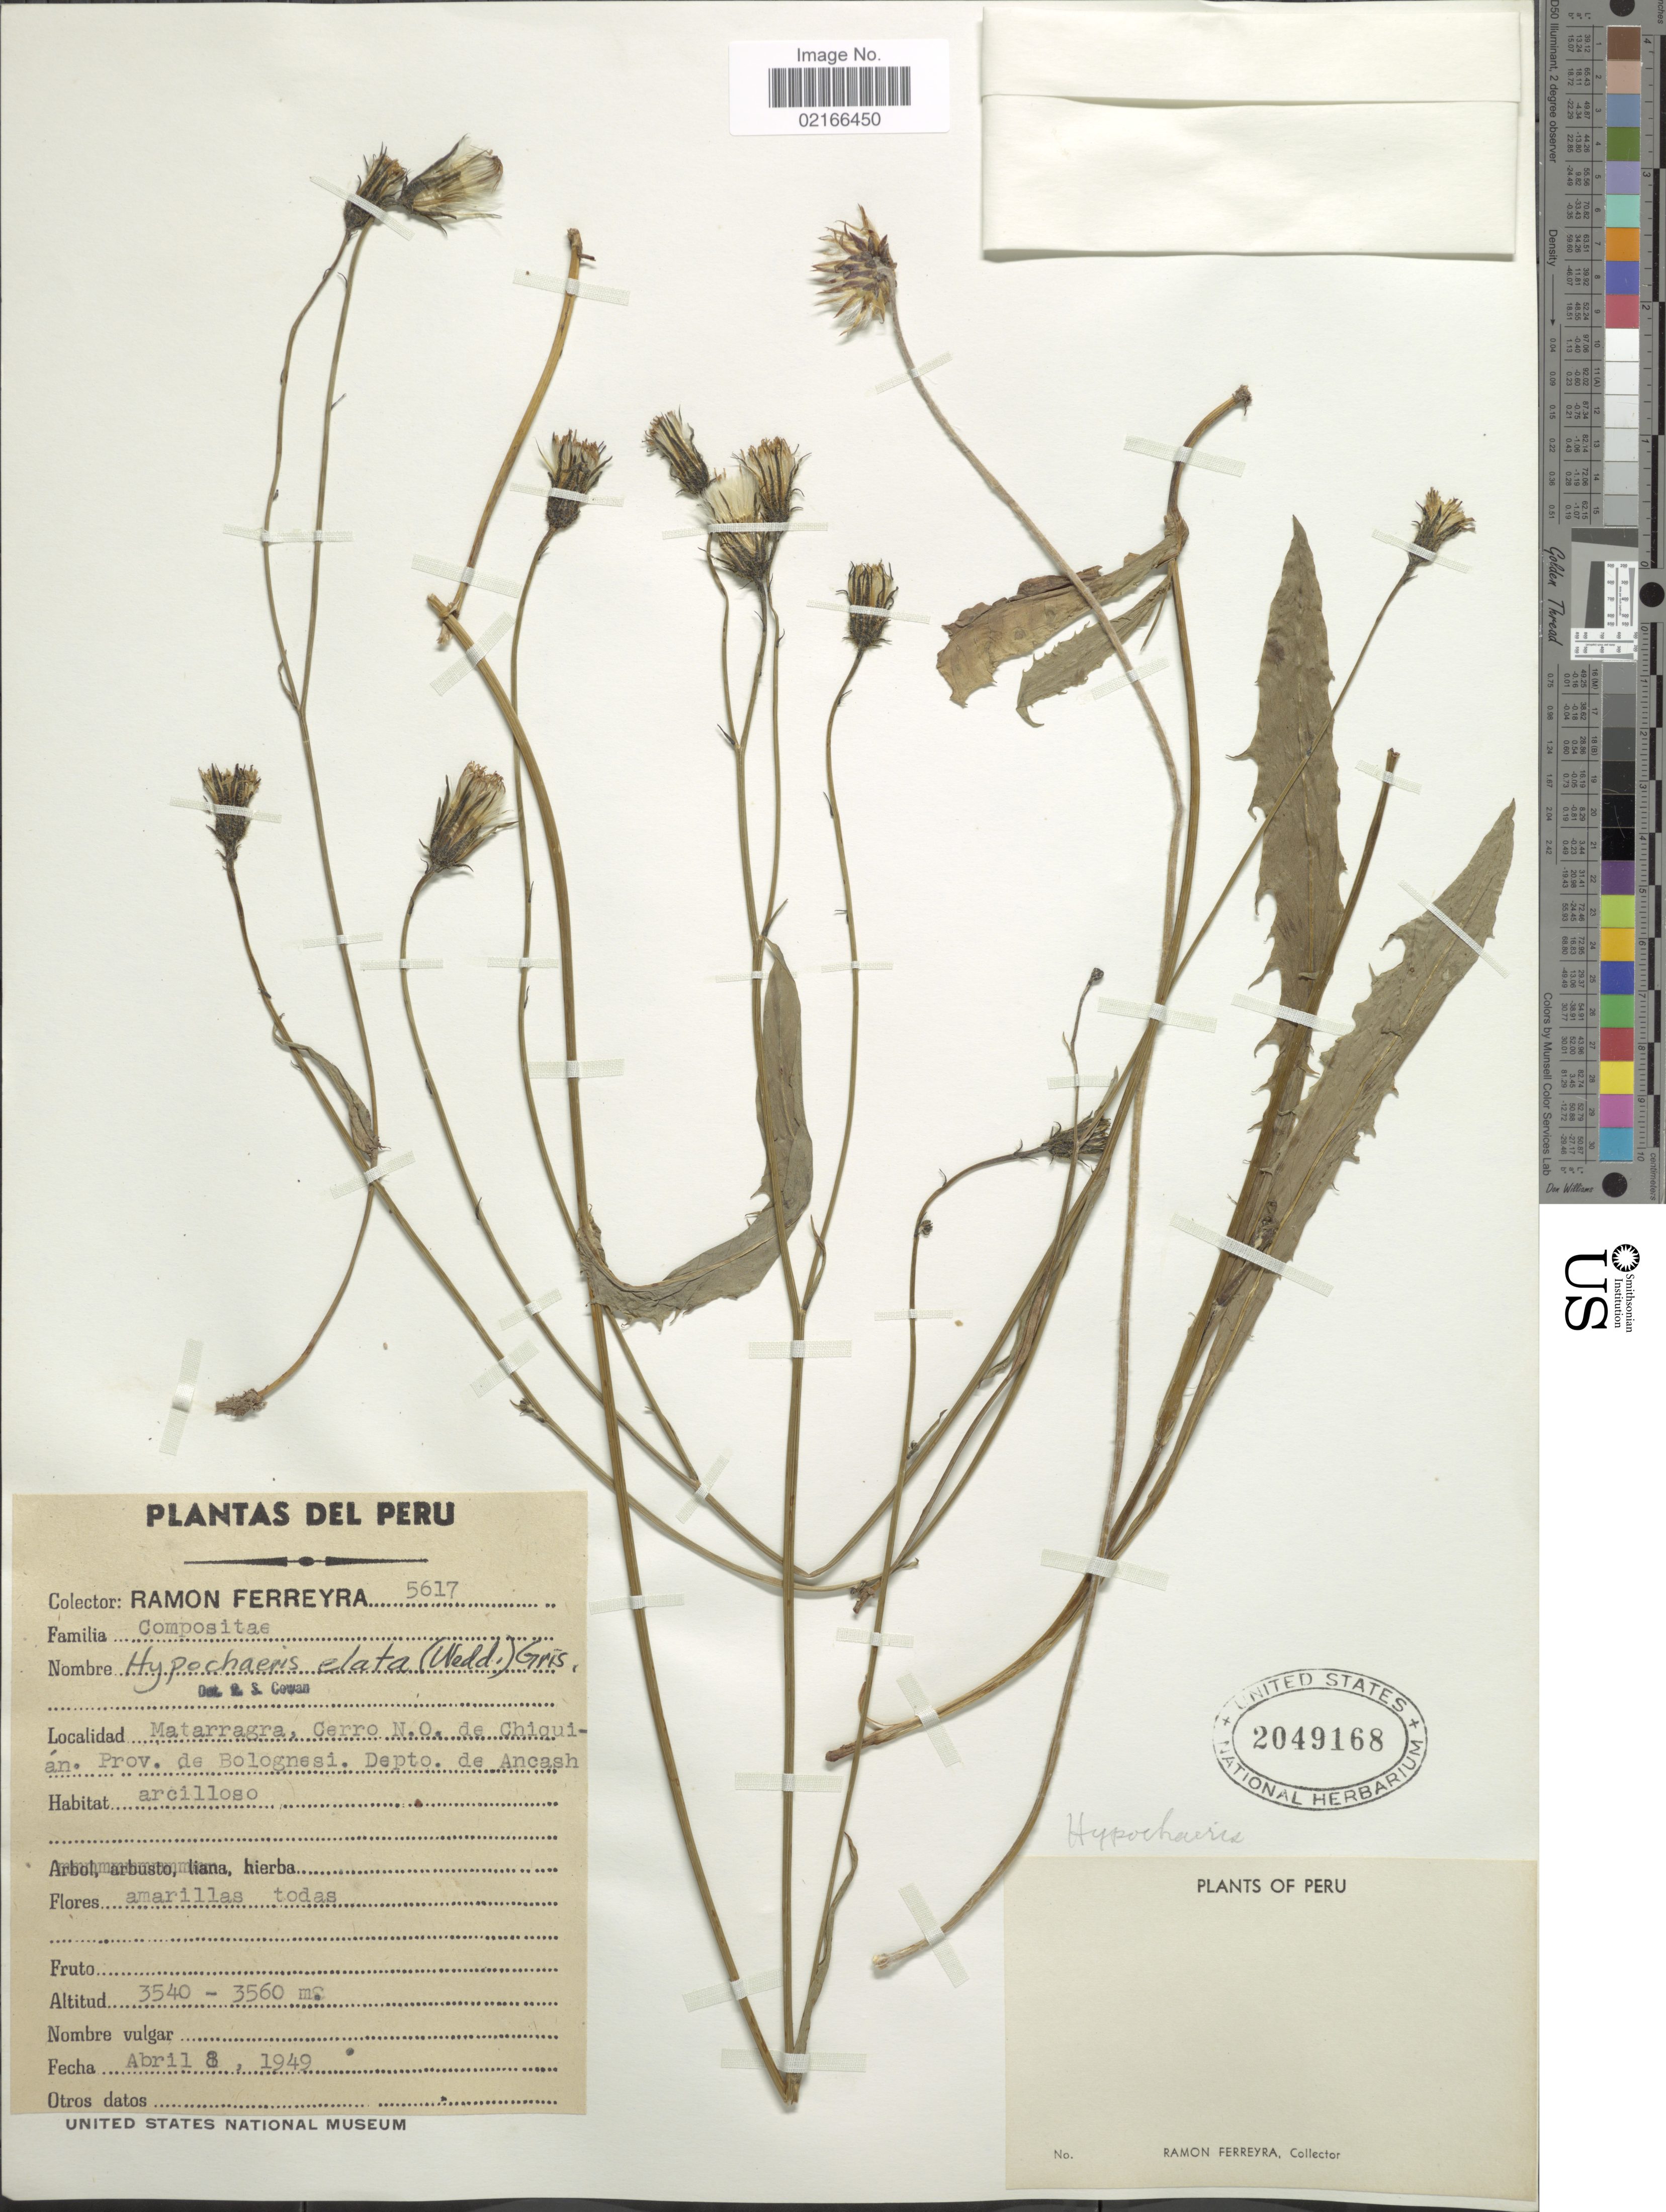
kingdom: Plantae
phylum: Tracheophyta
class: Magnoliopsida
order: Asterales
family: Asteraceae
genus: Hypochaeris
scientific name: Hypochaeris elata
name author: (Wedd.) Griseb.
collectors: R. A. Ferreyra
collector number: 5617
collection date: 1949-04-08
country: Peru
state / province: Ancash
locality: Matarragra, Cerro N.O. de Chiquián. Prov. de Bolognesi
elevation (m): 3540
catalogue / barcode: US 2049168